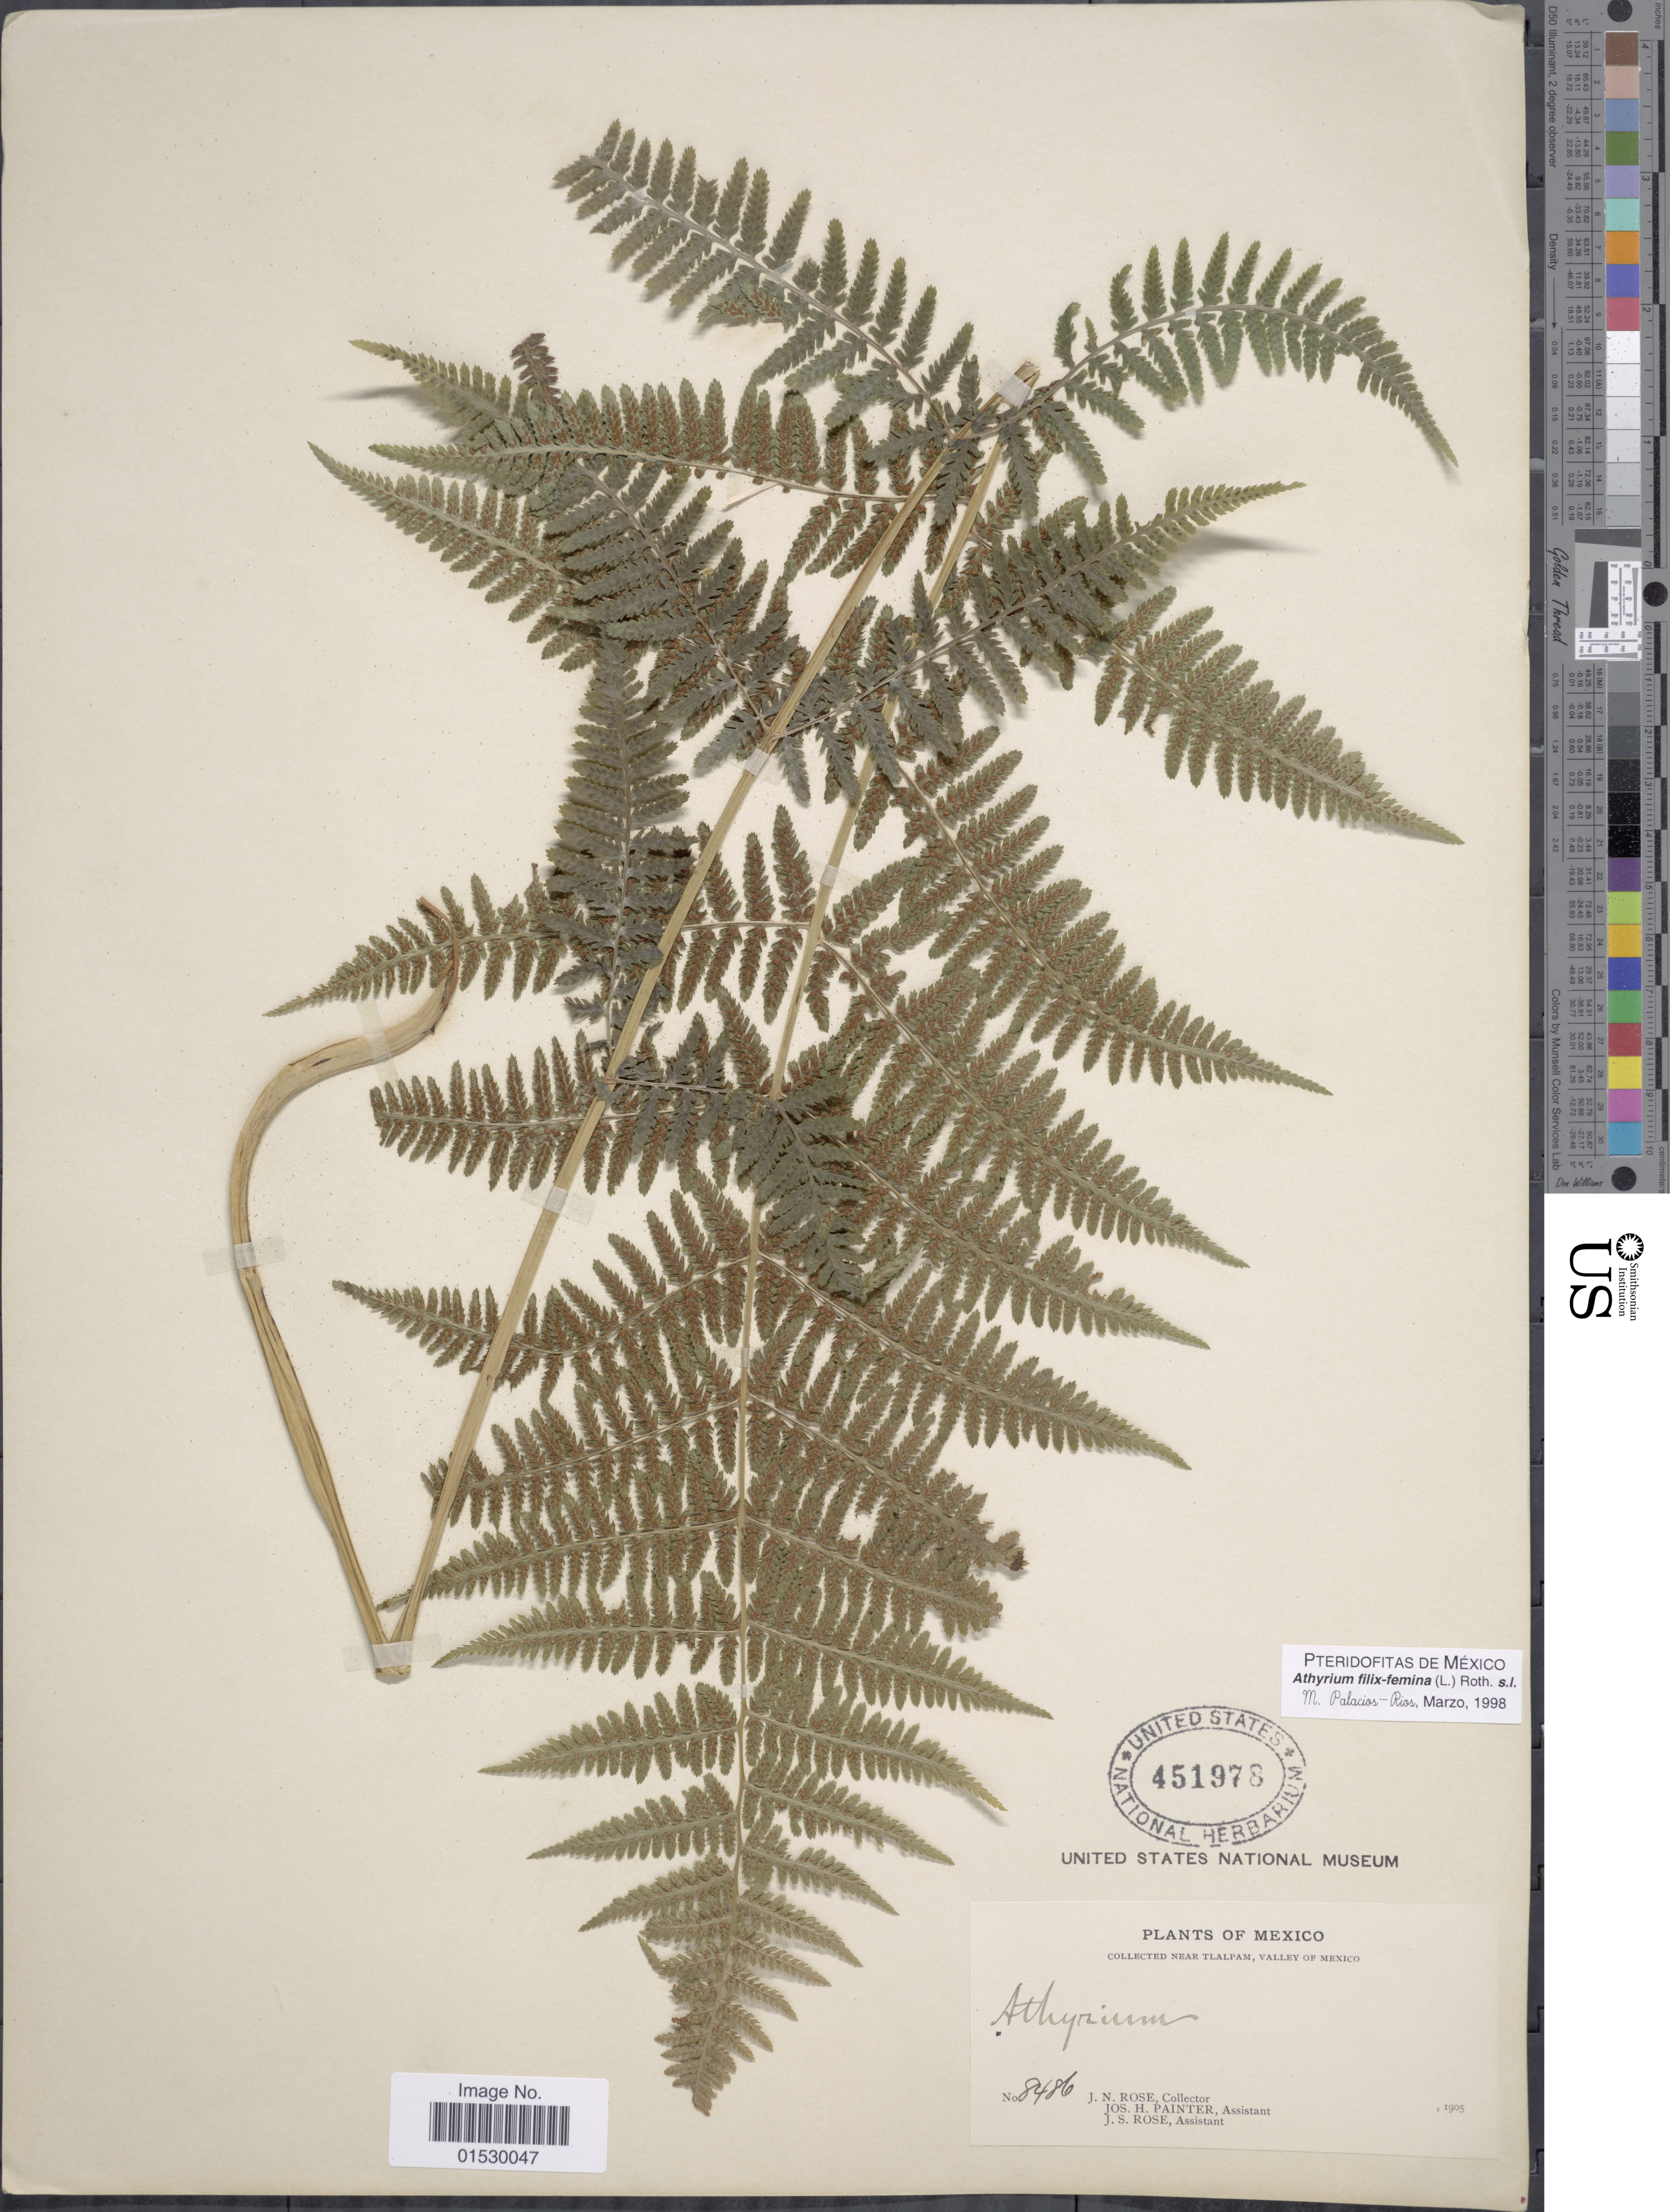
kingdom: Plantae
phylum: Tracheophyta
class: Polypodiopsida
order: Polypodiales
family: Athyriaceae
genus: Athyrium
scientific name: Athyrium dombei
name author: (Desv.) C. Chr.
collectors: J. N. Rose, J. H. Painter & J. S. Rose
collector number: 8486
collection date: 1905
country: Mexico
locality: Near Tlalpam, Valley of Mexico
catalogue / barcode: US 451978